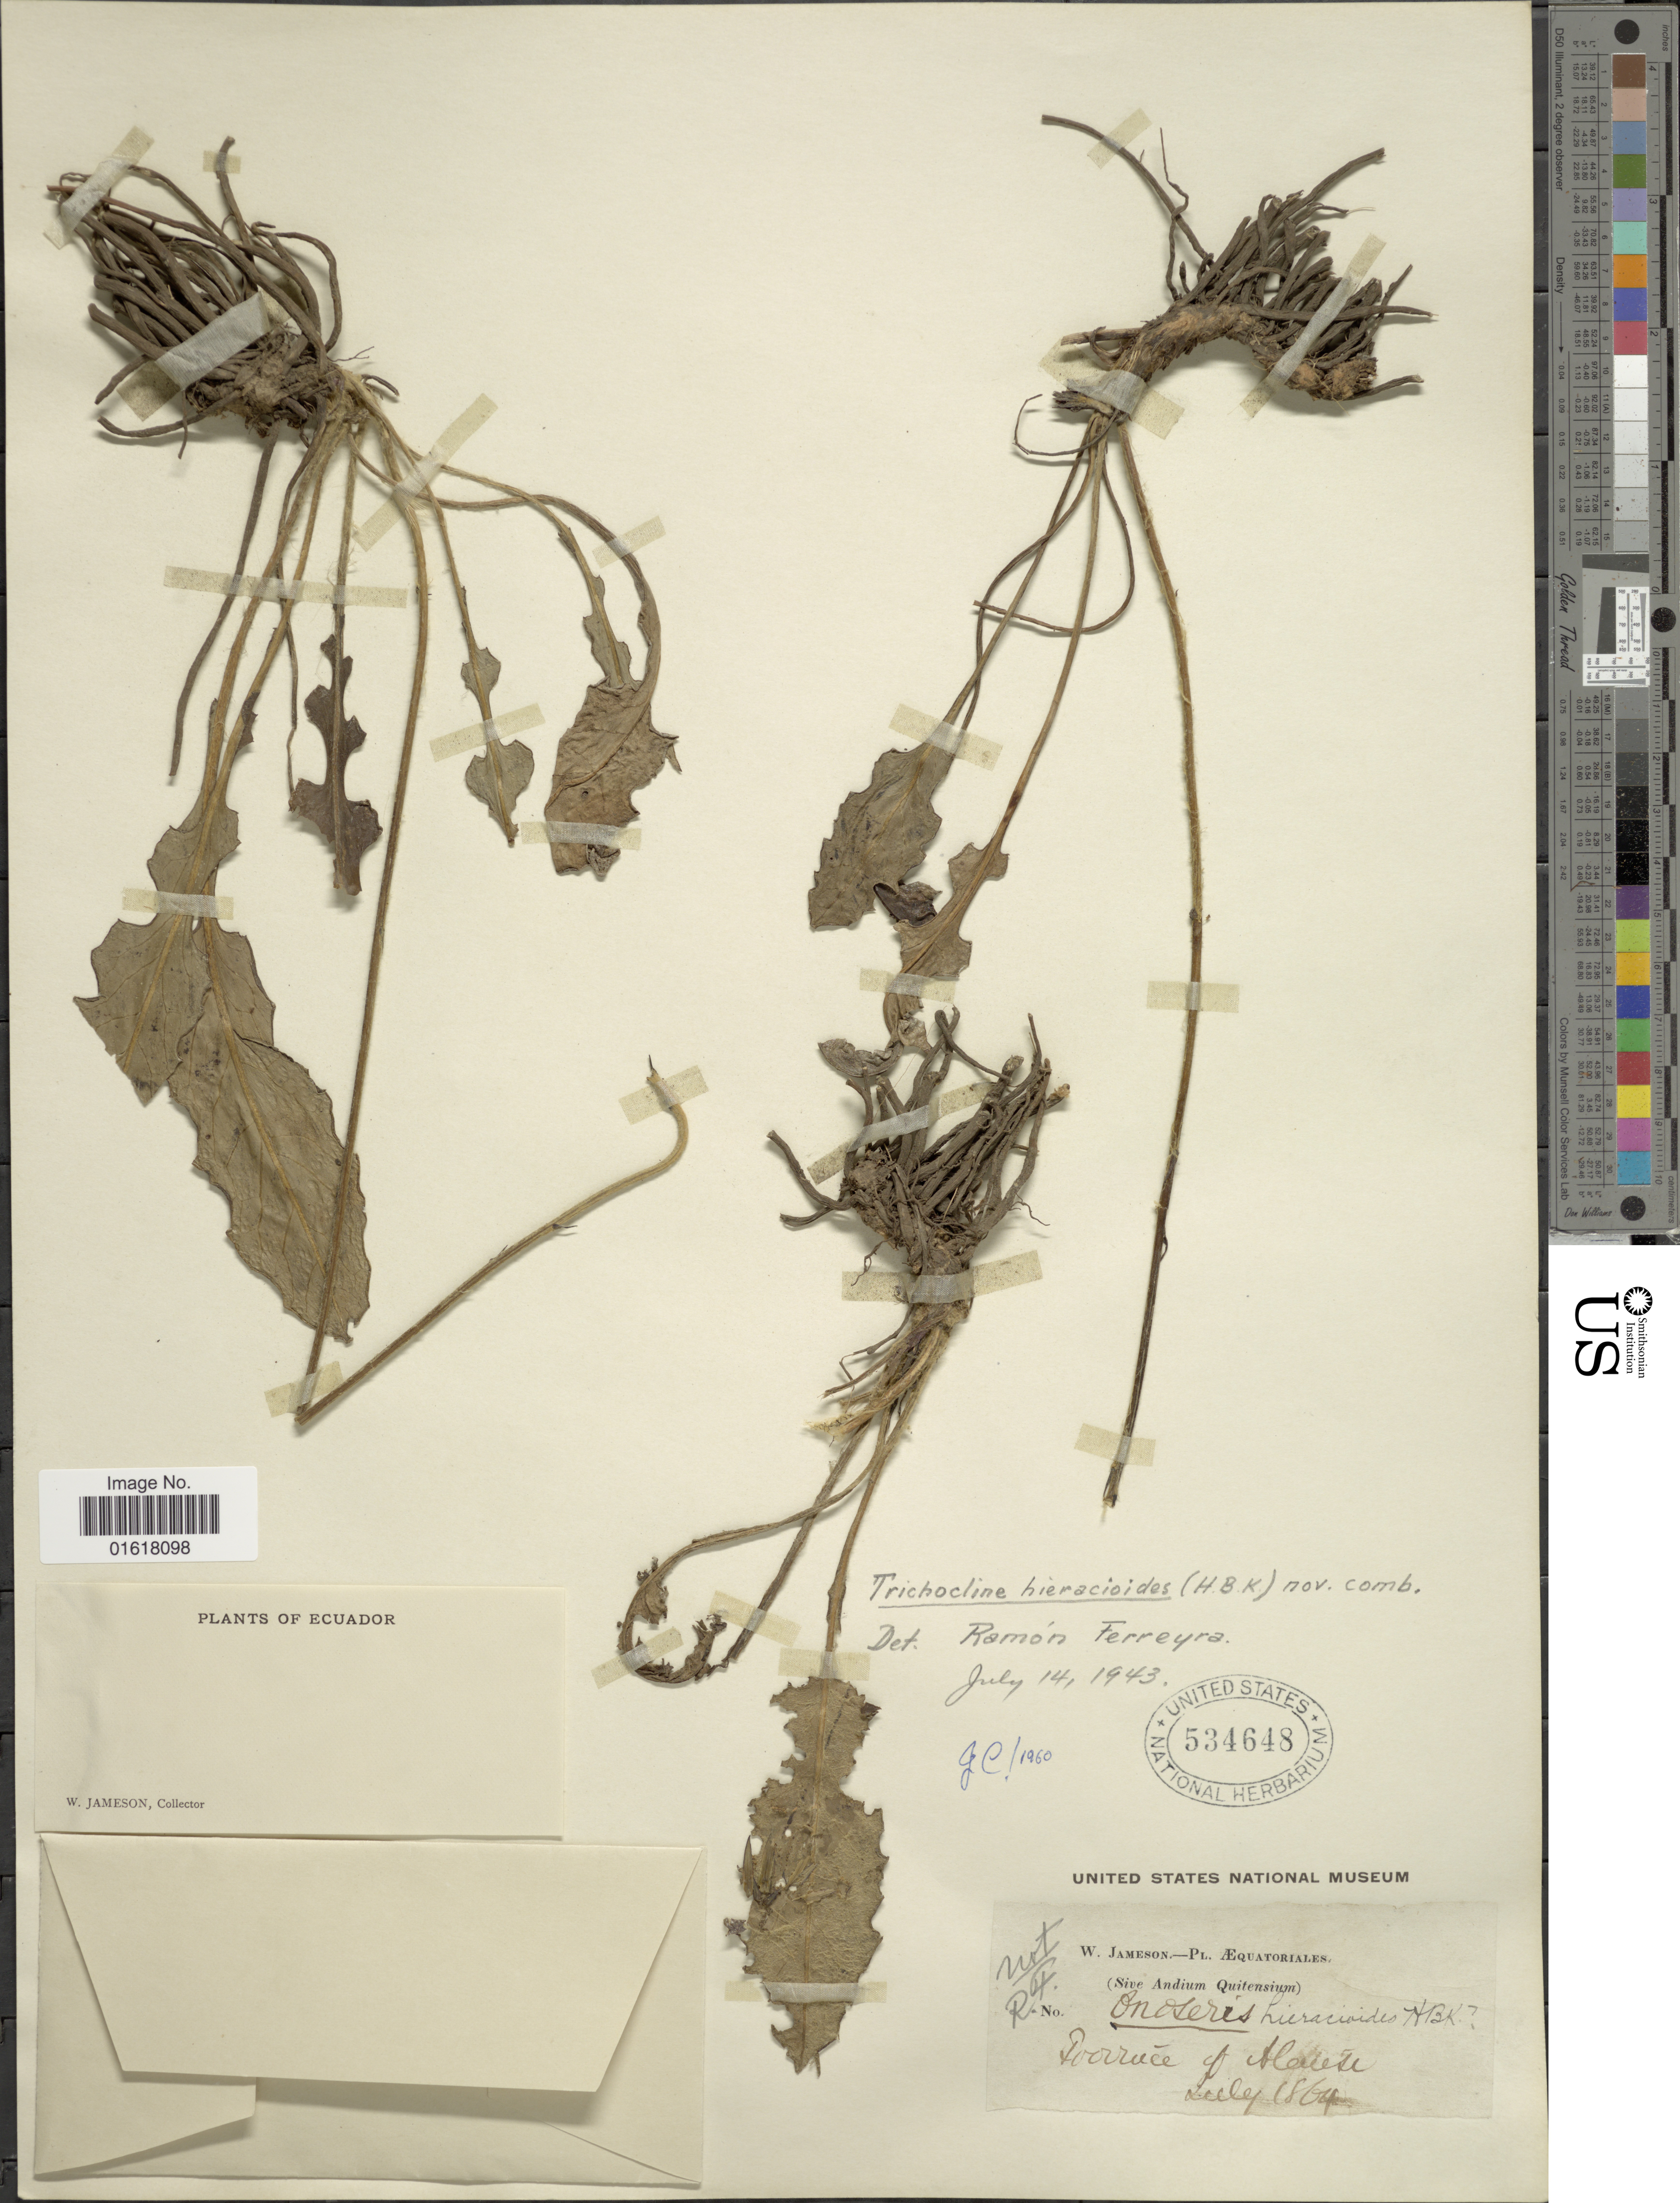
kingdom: Plantae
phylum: Tracheophyta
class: Magnoliopsida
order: Asterales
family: Asteraceae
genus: Trichocline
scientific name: Trichocline hieracioides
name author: (Kunth) Ferreyra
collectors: W. Jameson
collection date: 1864-07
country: Ecuador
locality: Sive Andium Quitensium. Province of Alaesi [interpreted]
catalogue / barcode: US 534648